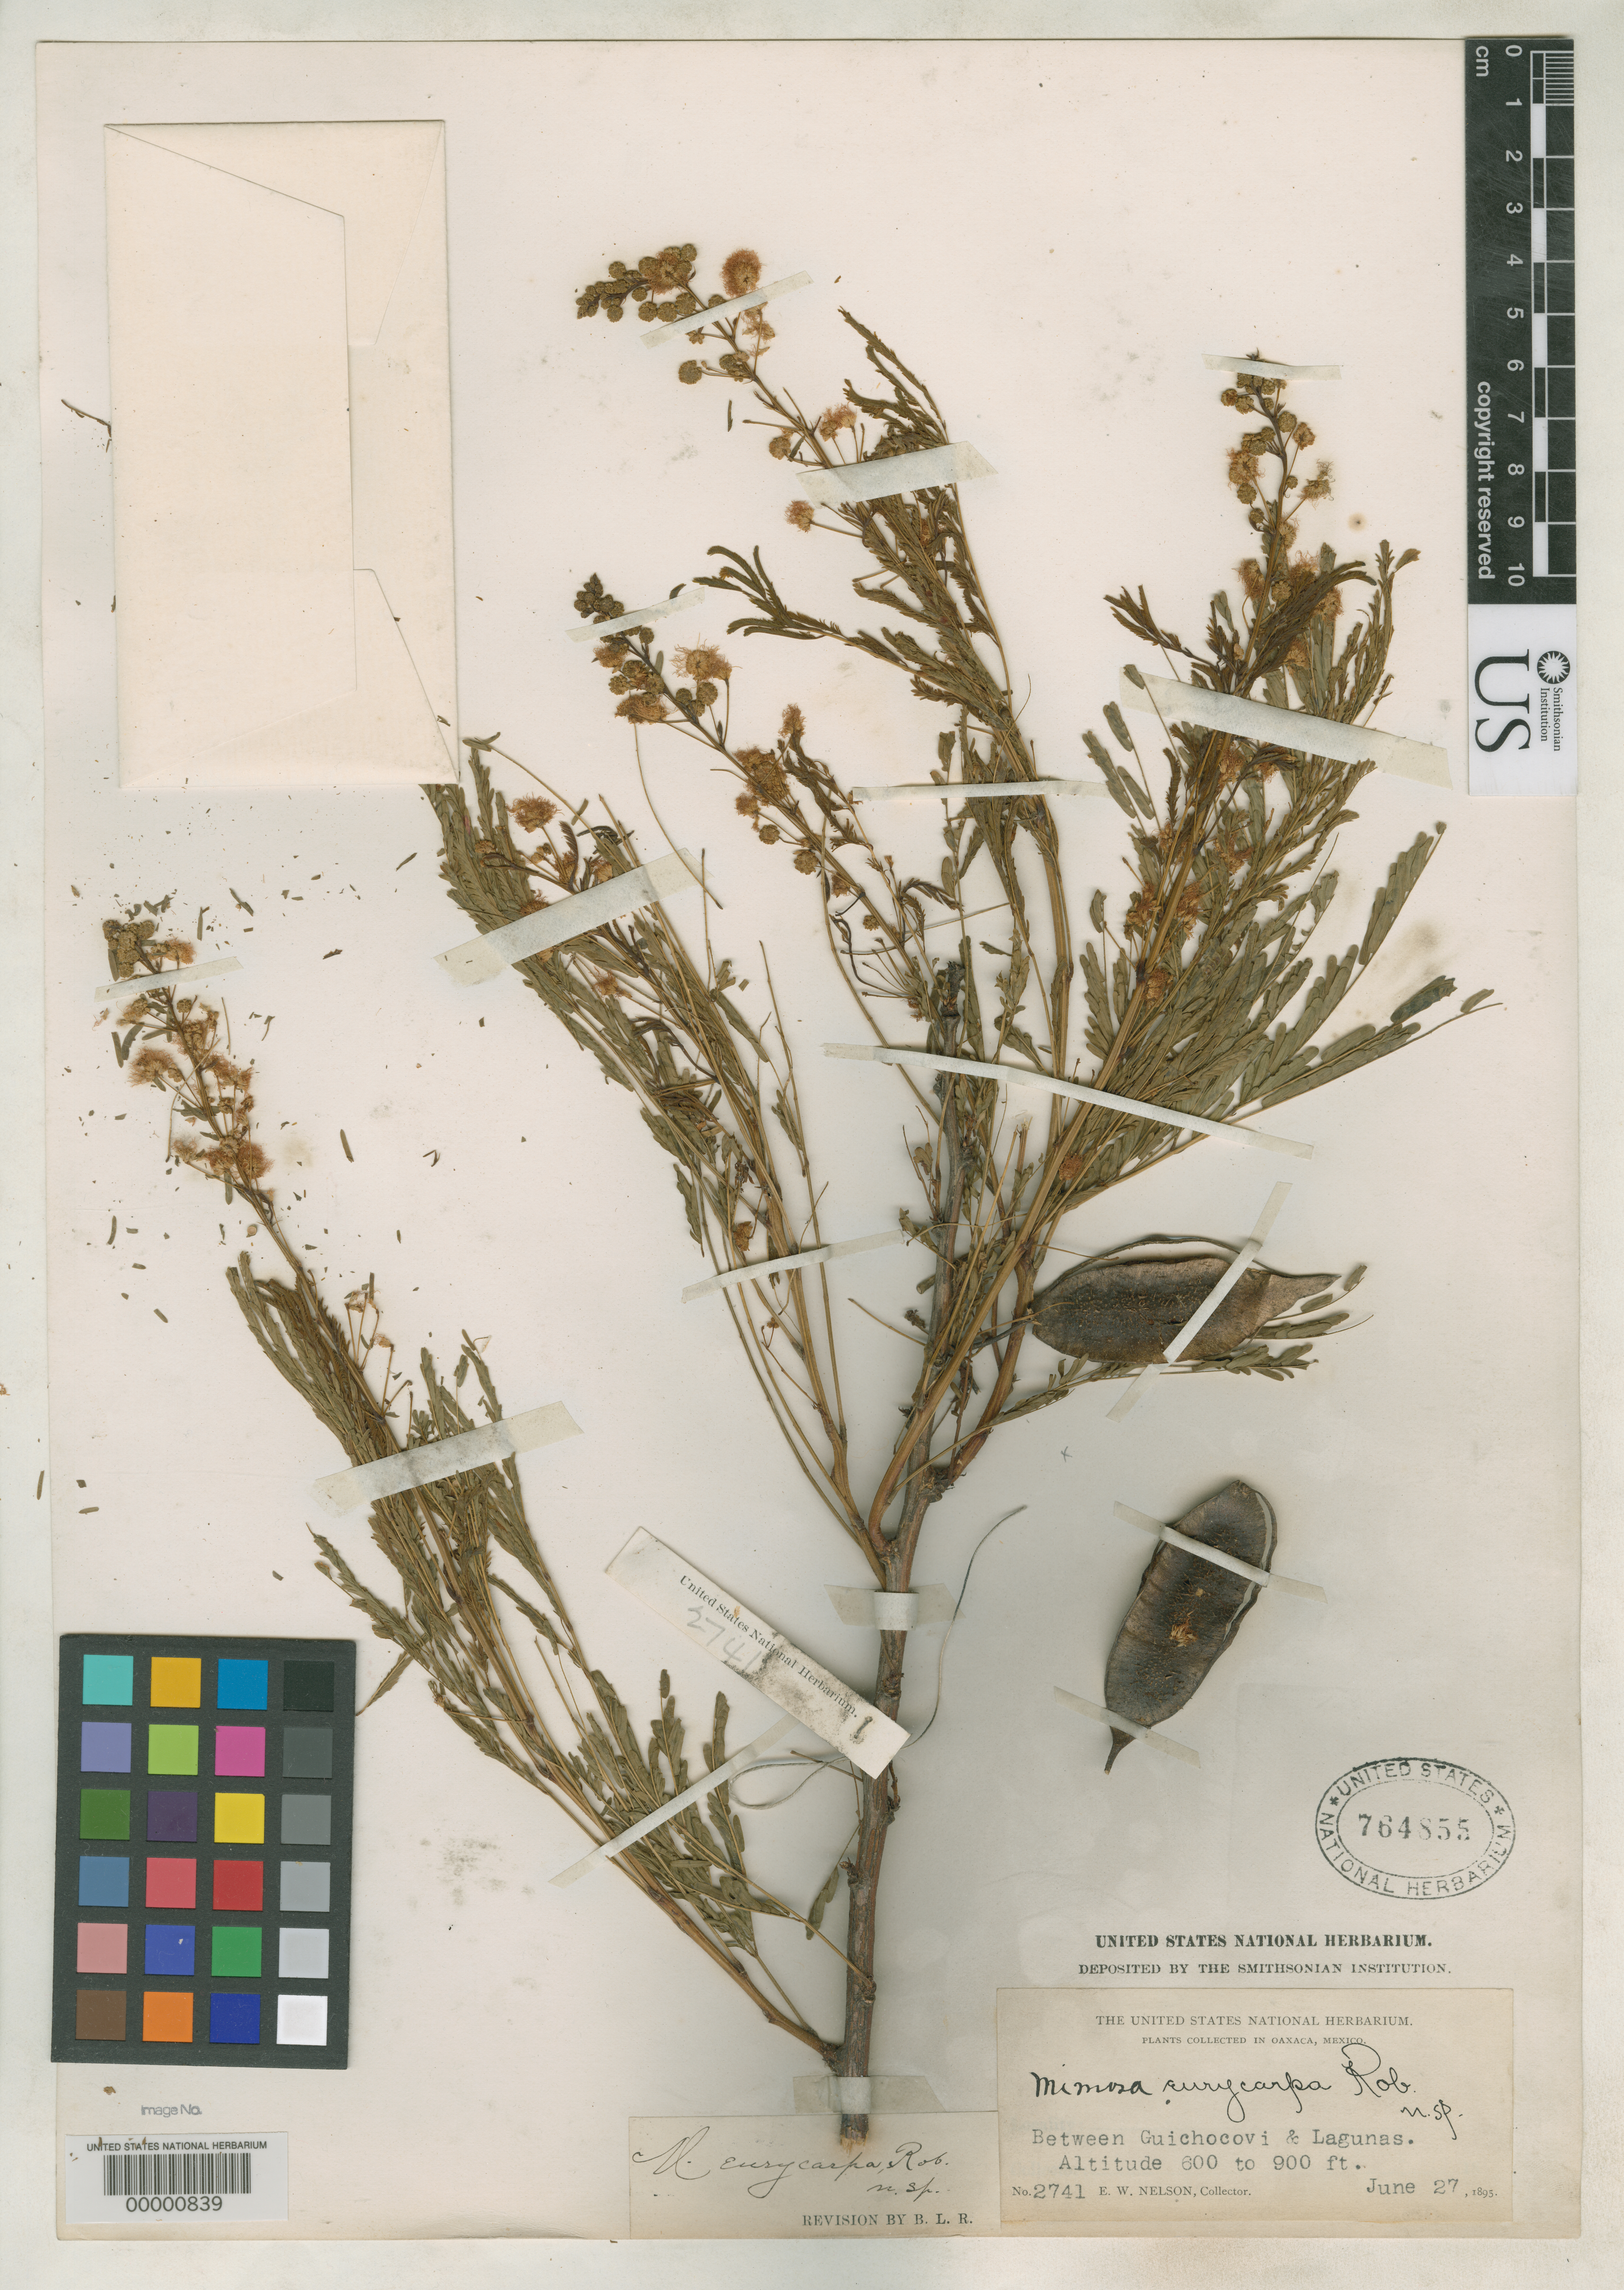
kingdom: Plantae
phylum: Tracheophyta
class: Magnoliopsida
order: Fabales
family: Fabaceae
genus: Mimosa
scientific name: Mimosa eurycarpa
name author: B.L. Rob.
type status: Isosyntype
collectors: E. W. Nelson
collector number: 2741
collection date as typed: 27 Jun 1895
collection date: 1895-06-27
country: Mexico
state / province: Oaxaca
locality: Between Guichocovi & Lagunas.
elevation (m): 175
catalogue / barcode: US 764855